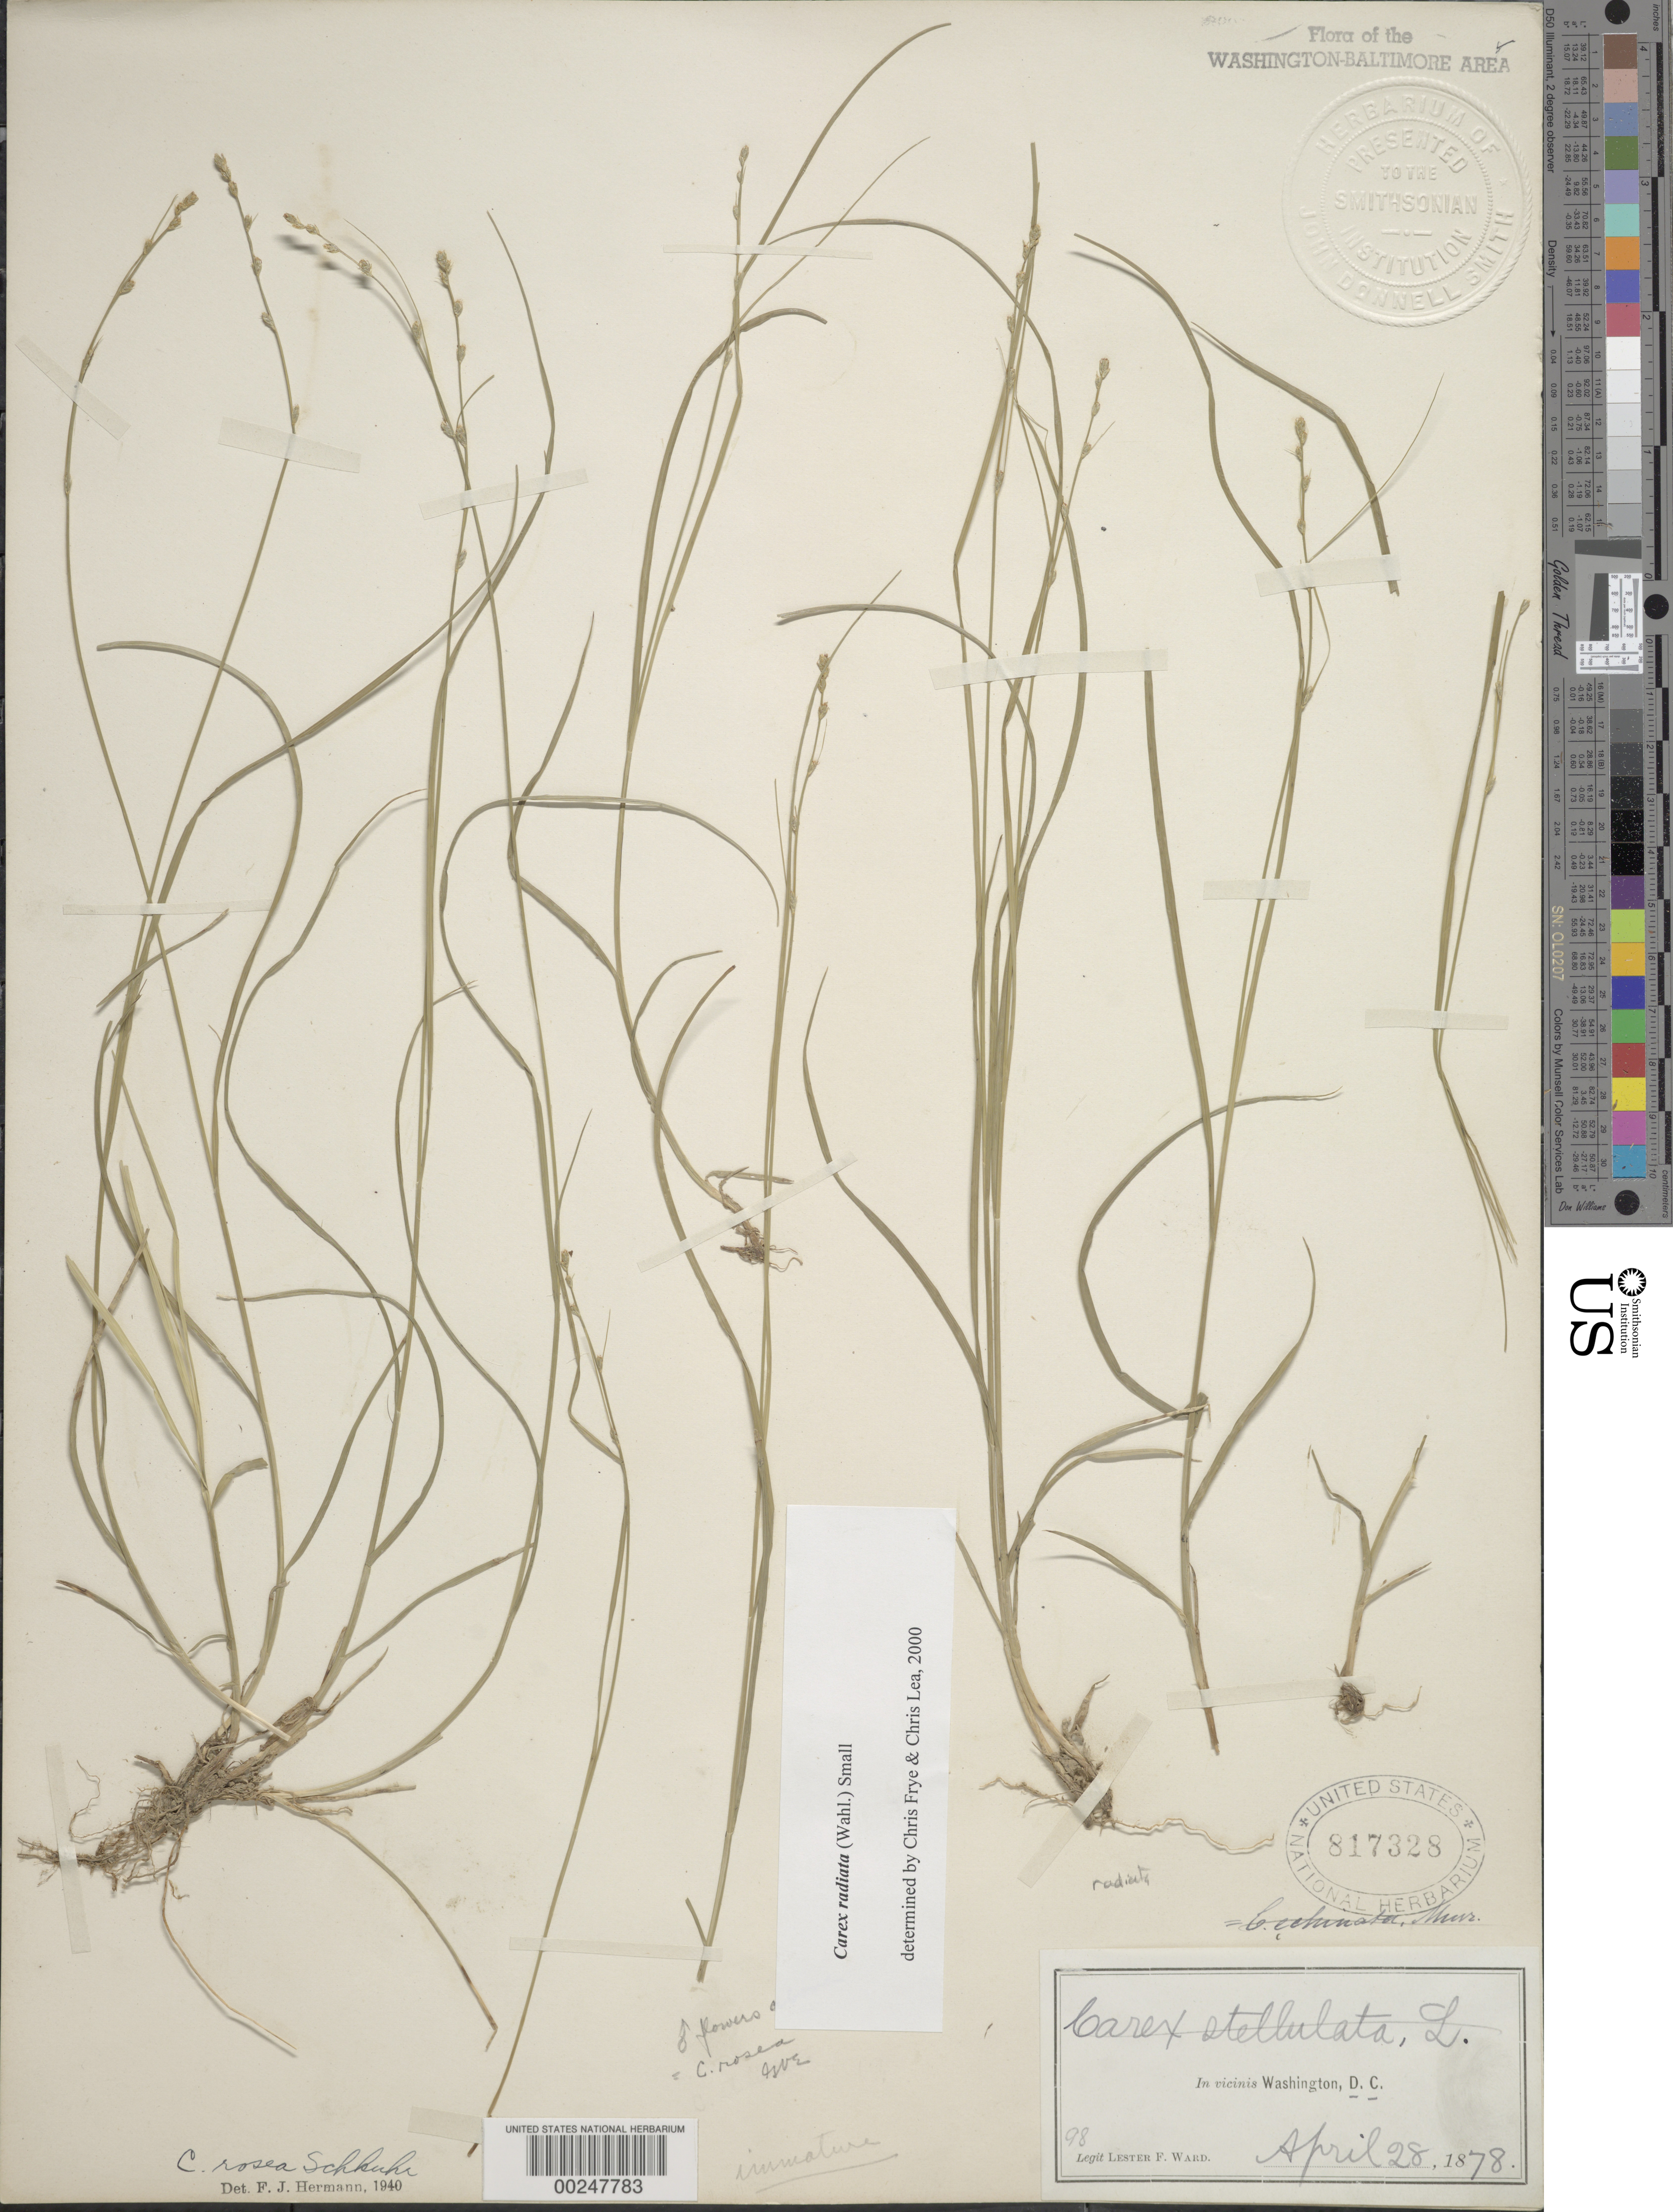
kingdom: Plantae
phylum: Tracheophyta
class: Liliopsida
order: Poales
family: Cyperaceae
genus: Carex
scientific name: Carex radiata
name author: (Wahlenb.) Small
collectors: L. F. Ward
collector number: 98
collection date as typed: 28 Apr 1878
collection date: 1878-04-28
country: United States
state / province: District of Columbia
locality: DC vicinity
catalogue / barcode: US 817328